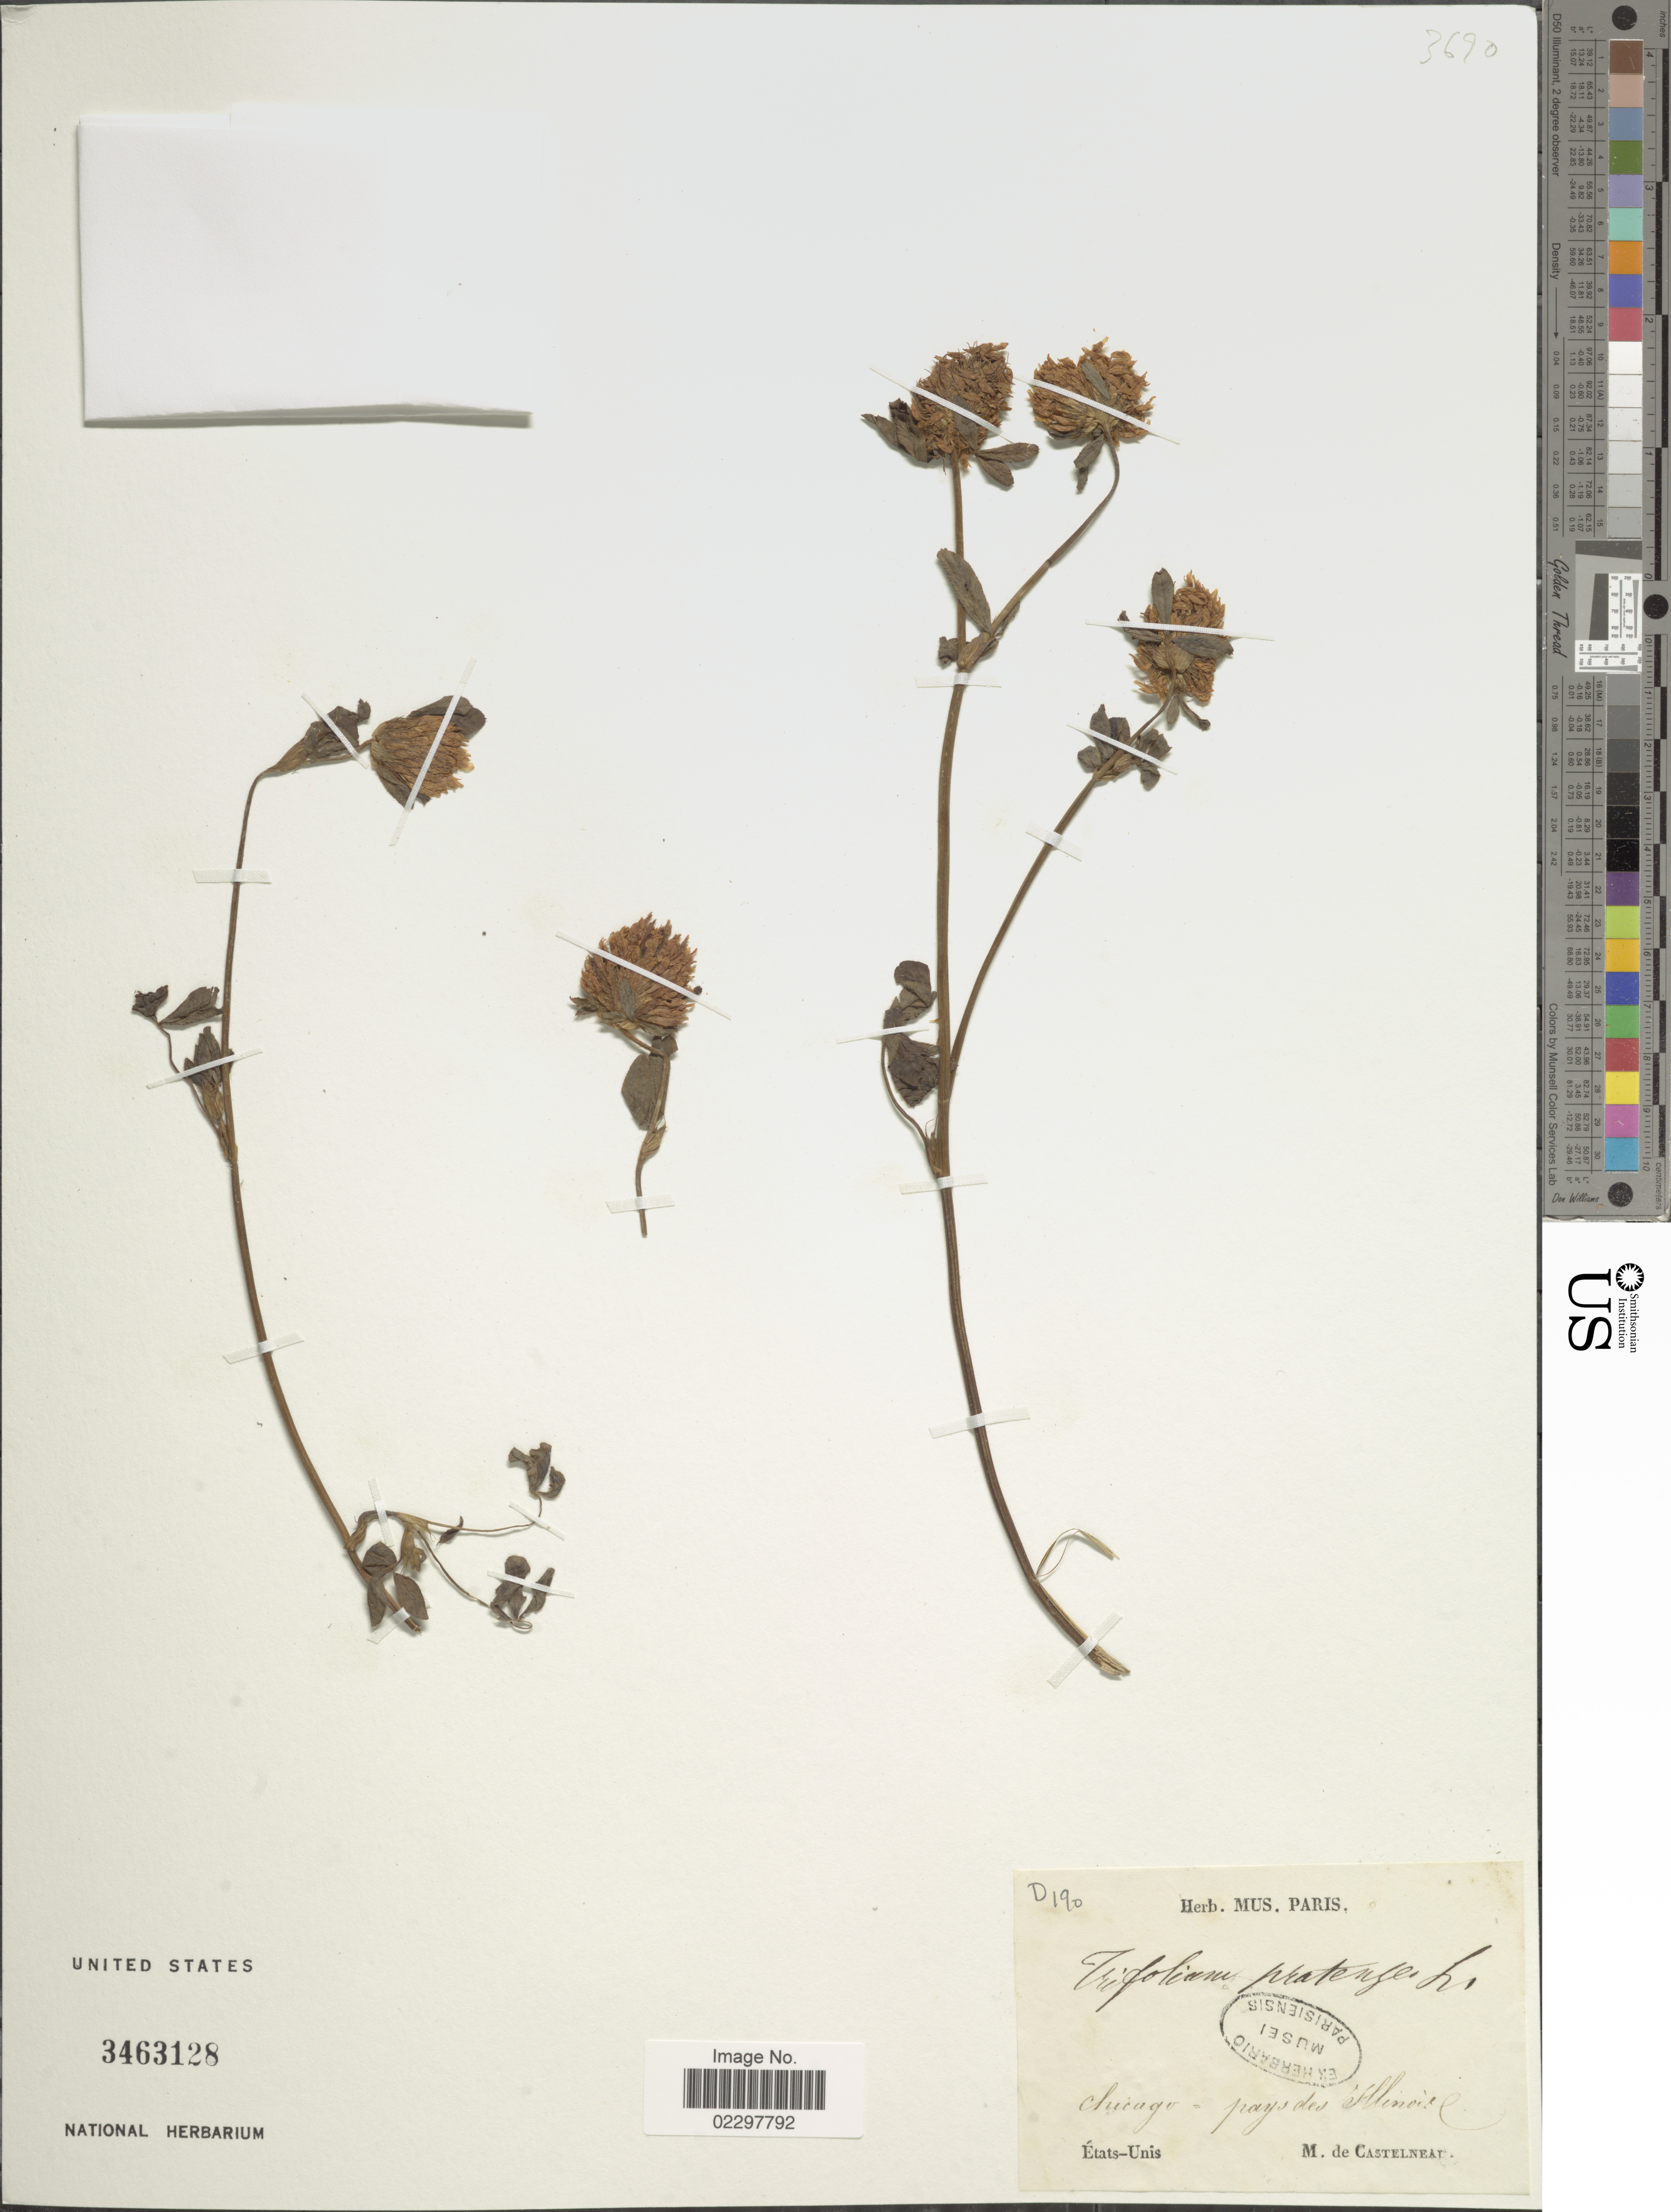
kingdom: Plantae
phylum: Tracheophyta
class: Magnoliopsida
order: Fabales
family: Fabaceae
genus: Trifolium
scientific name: Trifolium pratense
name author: L.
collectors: M. de Castelneau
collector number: D 190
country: United States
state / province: Illinois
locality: Chicago - pays des Illinois, États-Unis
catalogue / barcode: US 3463128